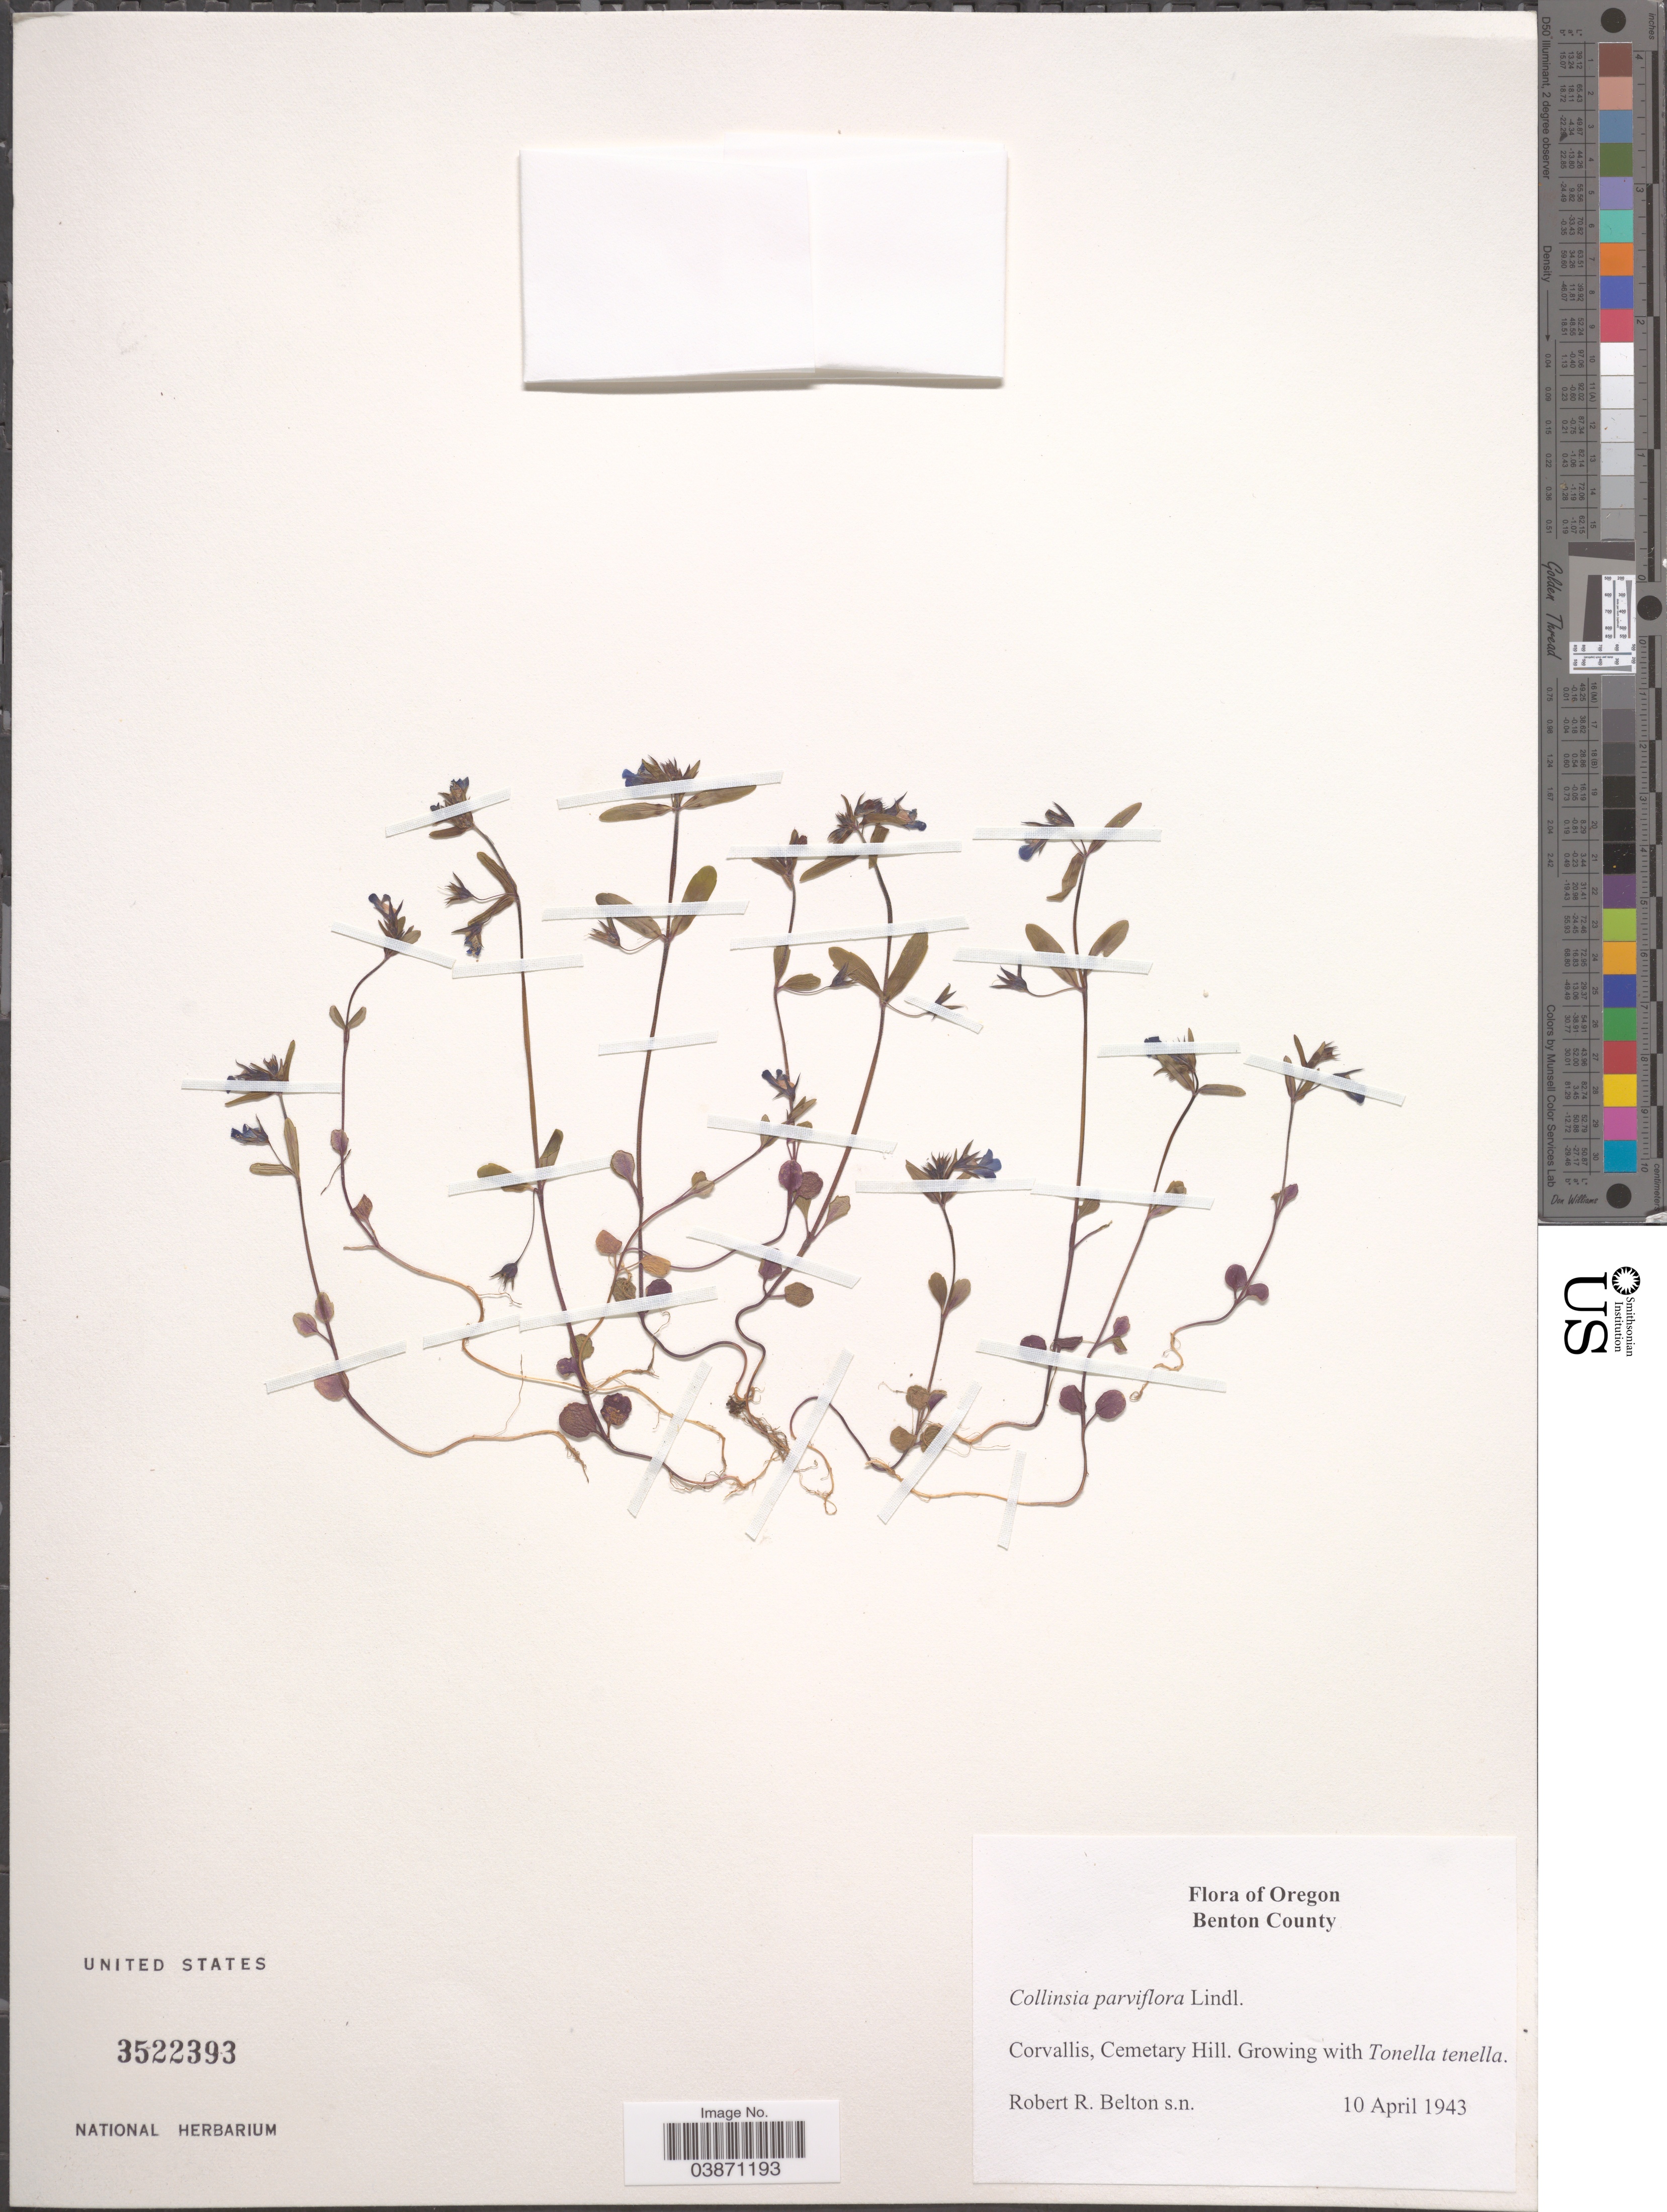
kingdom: Plantae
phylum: Tracheophyta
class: Magnoliopsida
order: Lamiales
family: Plantaginaceae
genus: Collinsia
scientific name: Collinsia parviflora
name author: Douglas ex Lindl.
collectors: R. Belton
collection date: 1943-04-10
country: United States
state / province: Oregon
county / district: Benton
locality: Benton County. Corvallis, Cemetary Hill.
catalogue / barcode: US 3522393